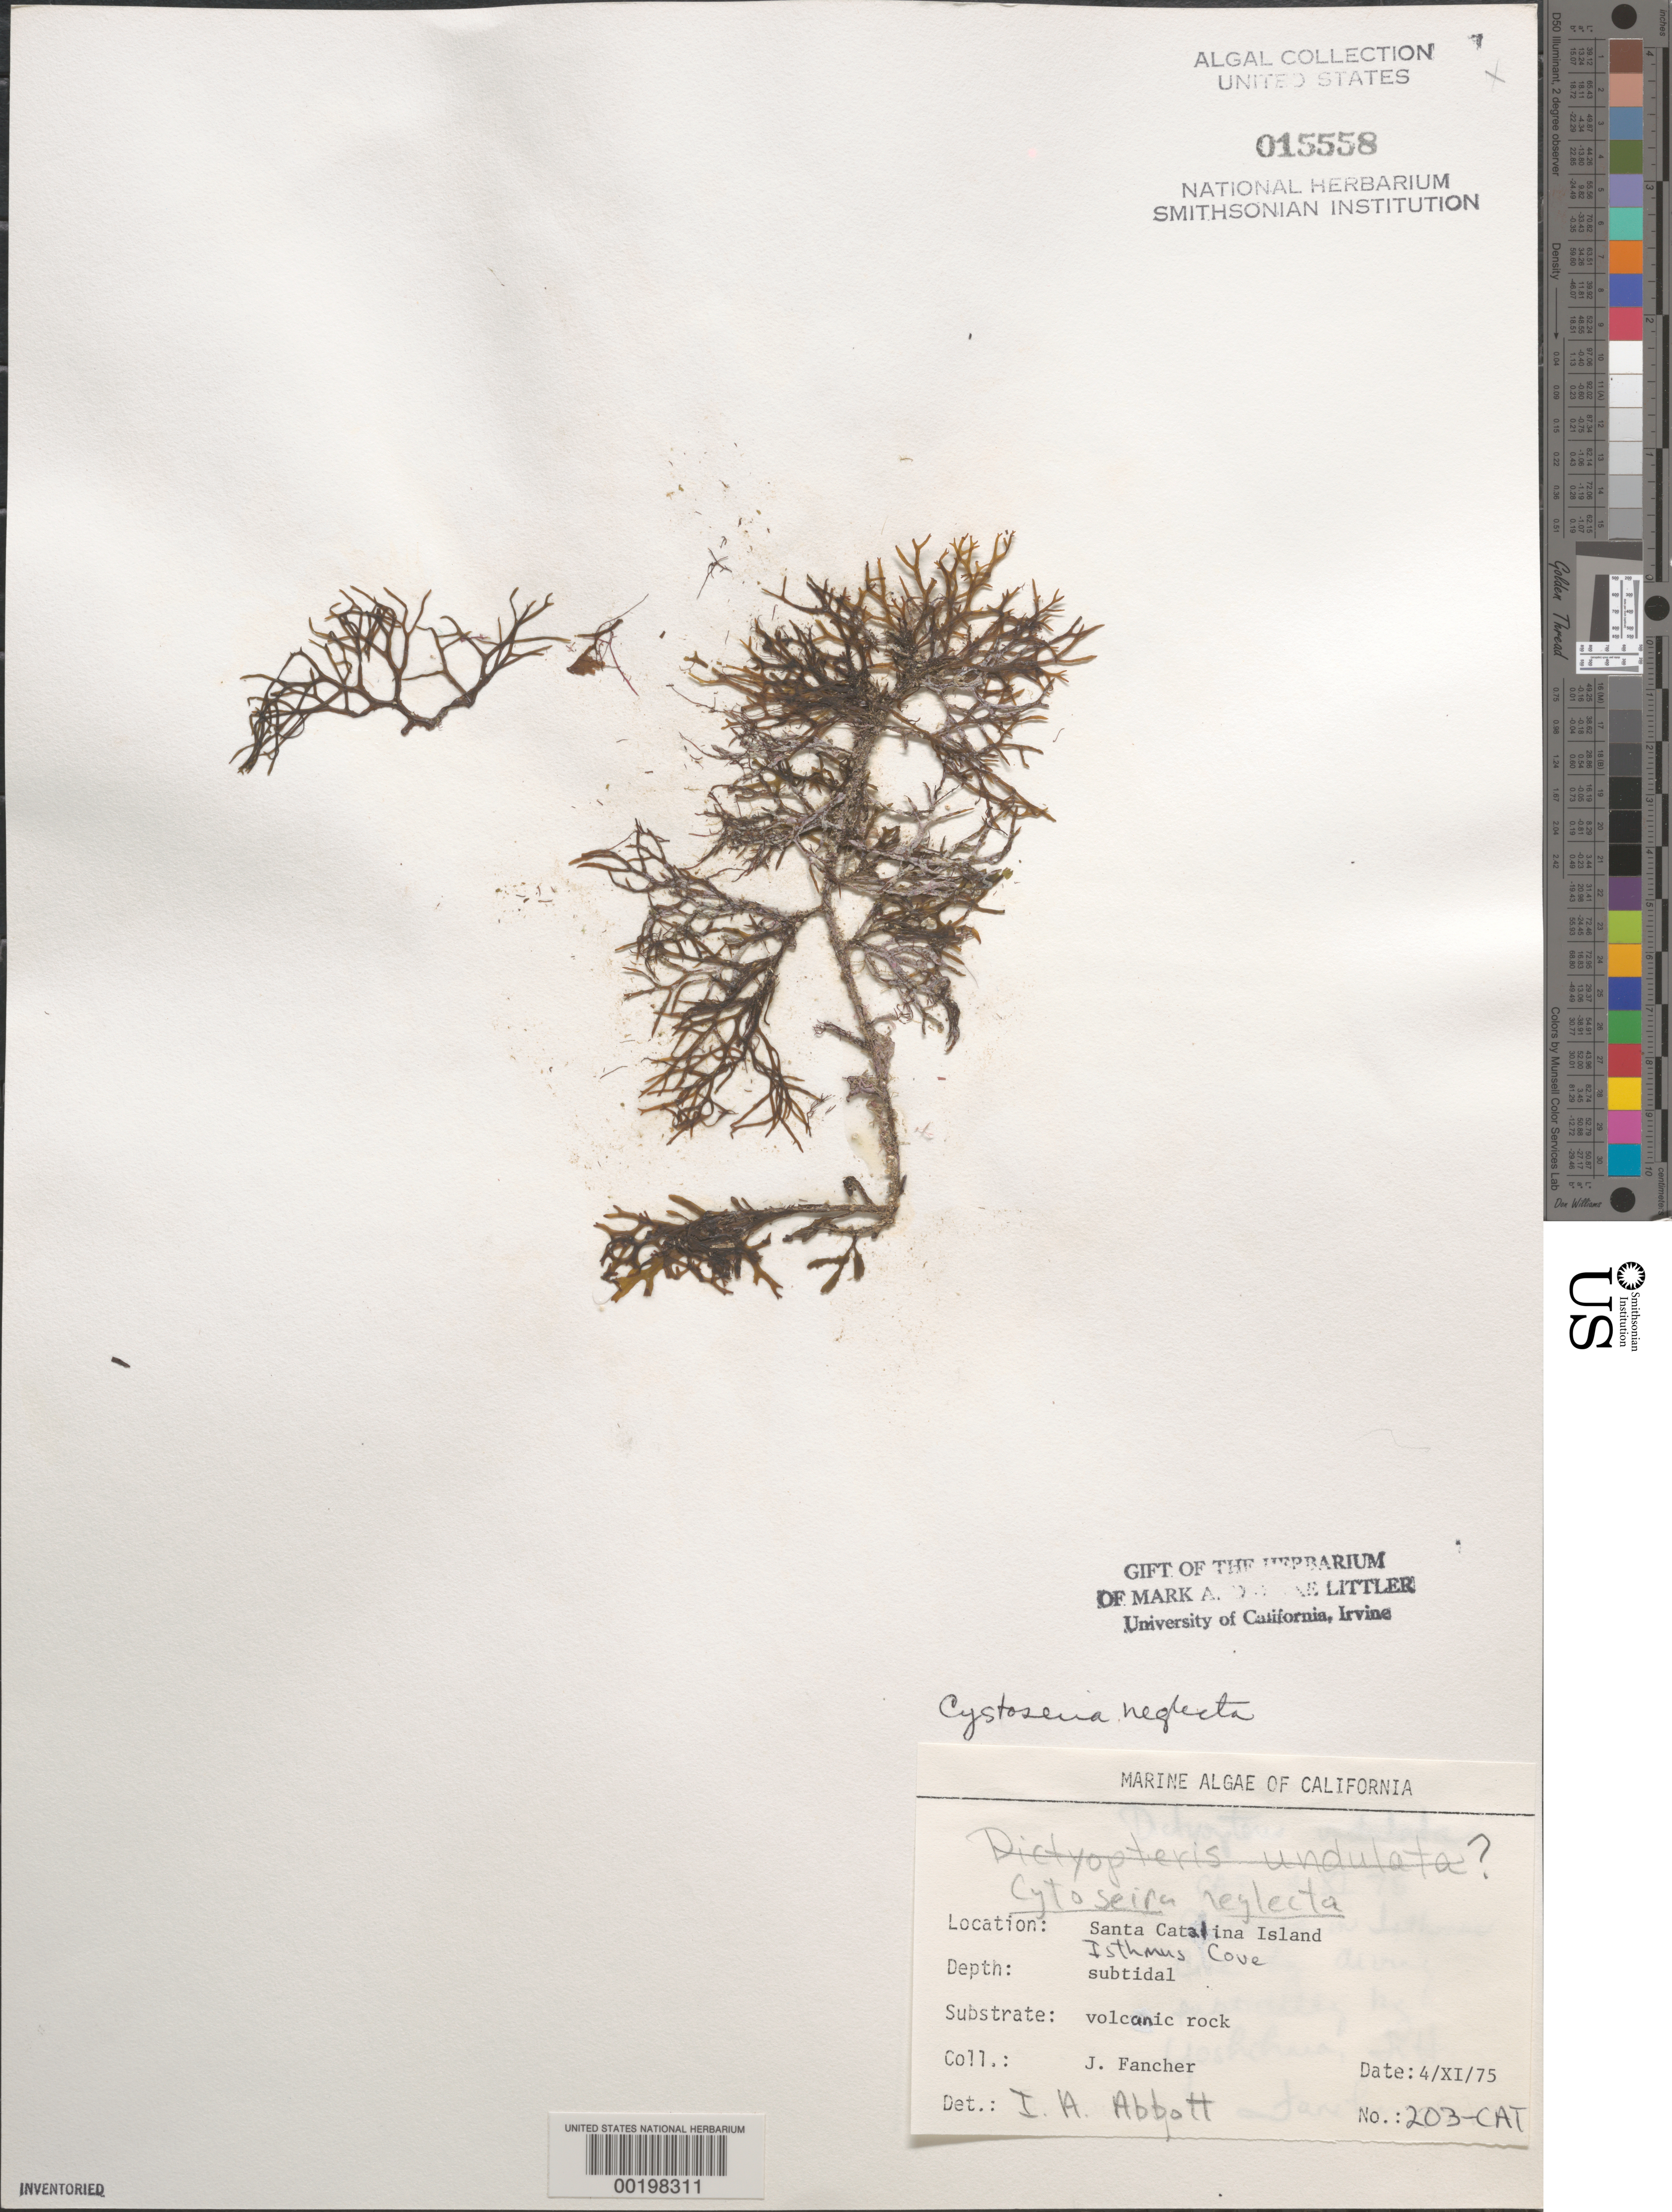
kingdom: Chromista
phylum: Ochrophyta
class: Phaeophyceae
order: Fucales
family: Sargassaceae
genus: Cystoseira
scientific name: Cystoseira neglecta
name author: Setch. & N.L. Gardner in N.L. Gardner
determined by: Abbott, Isabella A.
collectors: J. Fancher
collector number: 203-cat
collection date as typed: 04 Nov 1975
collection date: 1975-11-04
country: United States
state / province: California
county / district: Los Angeles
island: Santa Catalina Island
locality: Isthmus Cove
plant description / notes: BLM-SOCALBIGHT Rocky Intertidal Survey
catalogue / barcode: US 15558